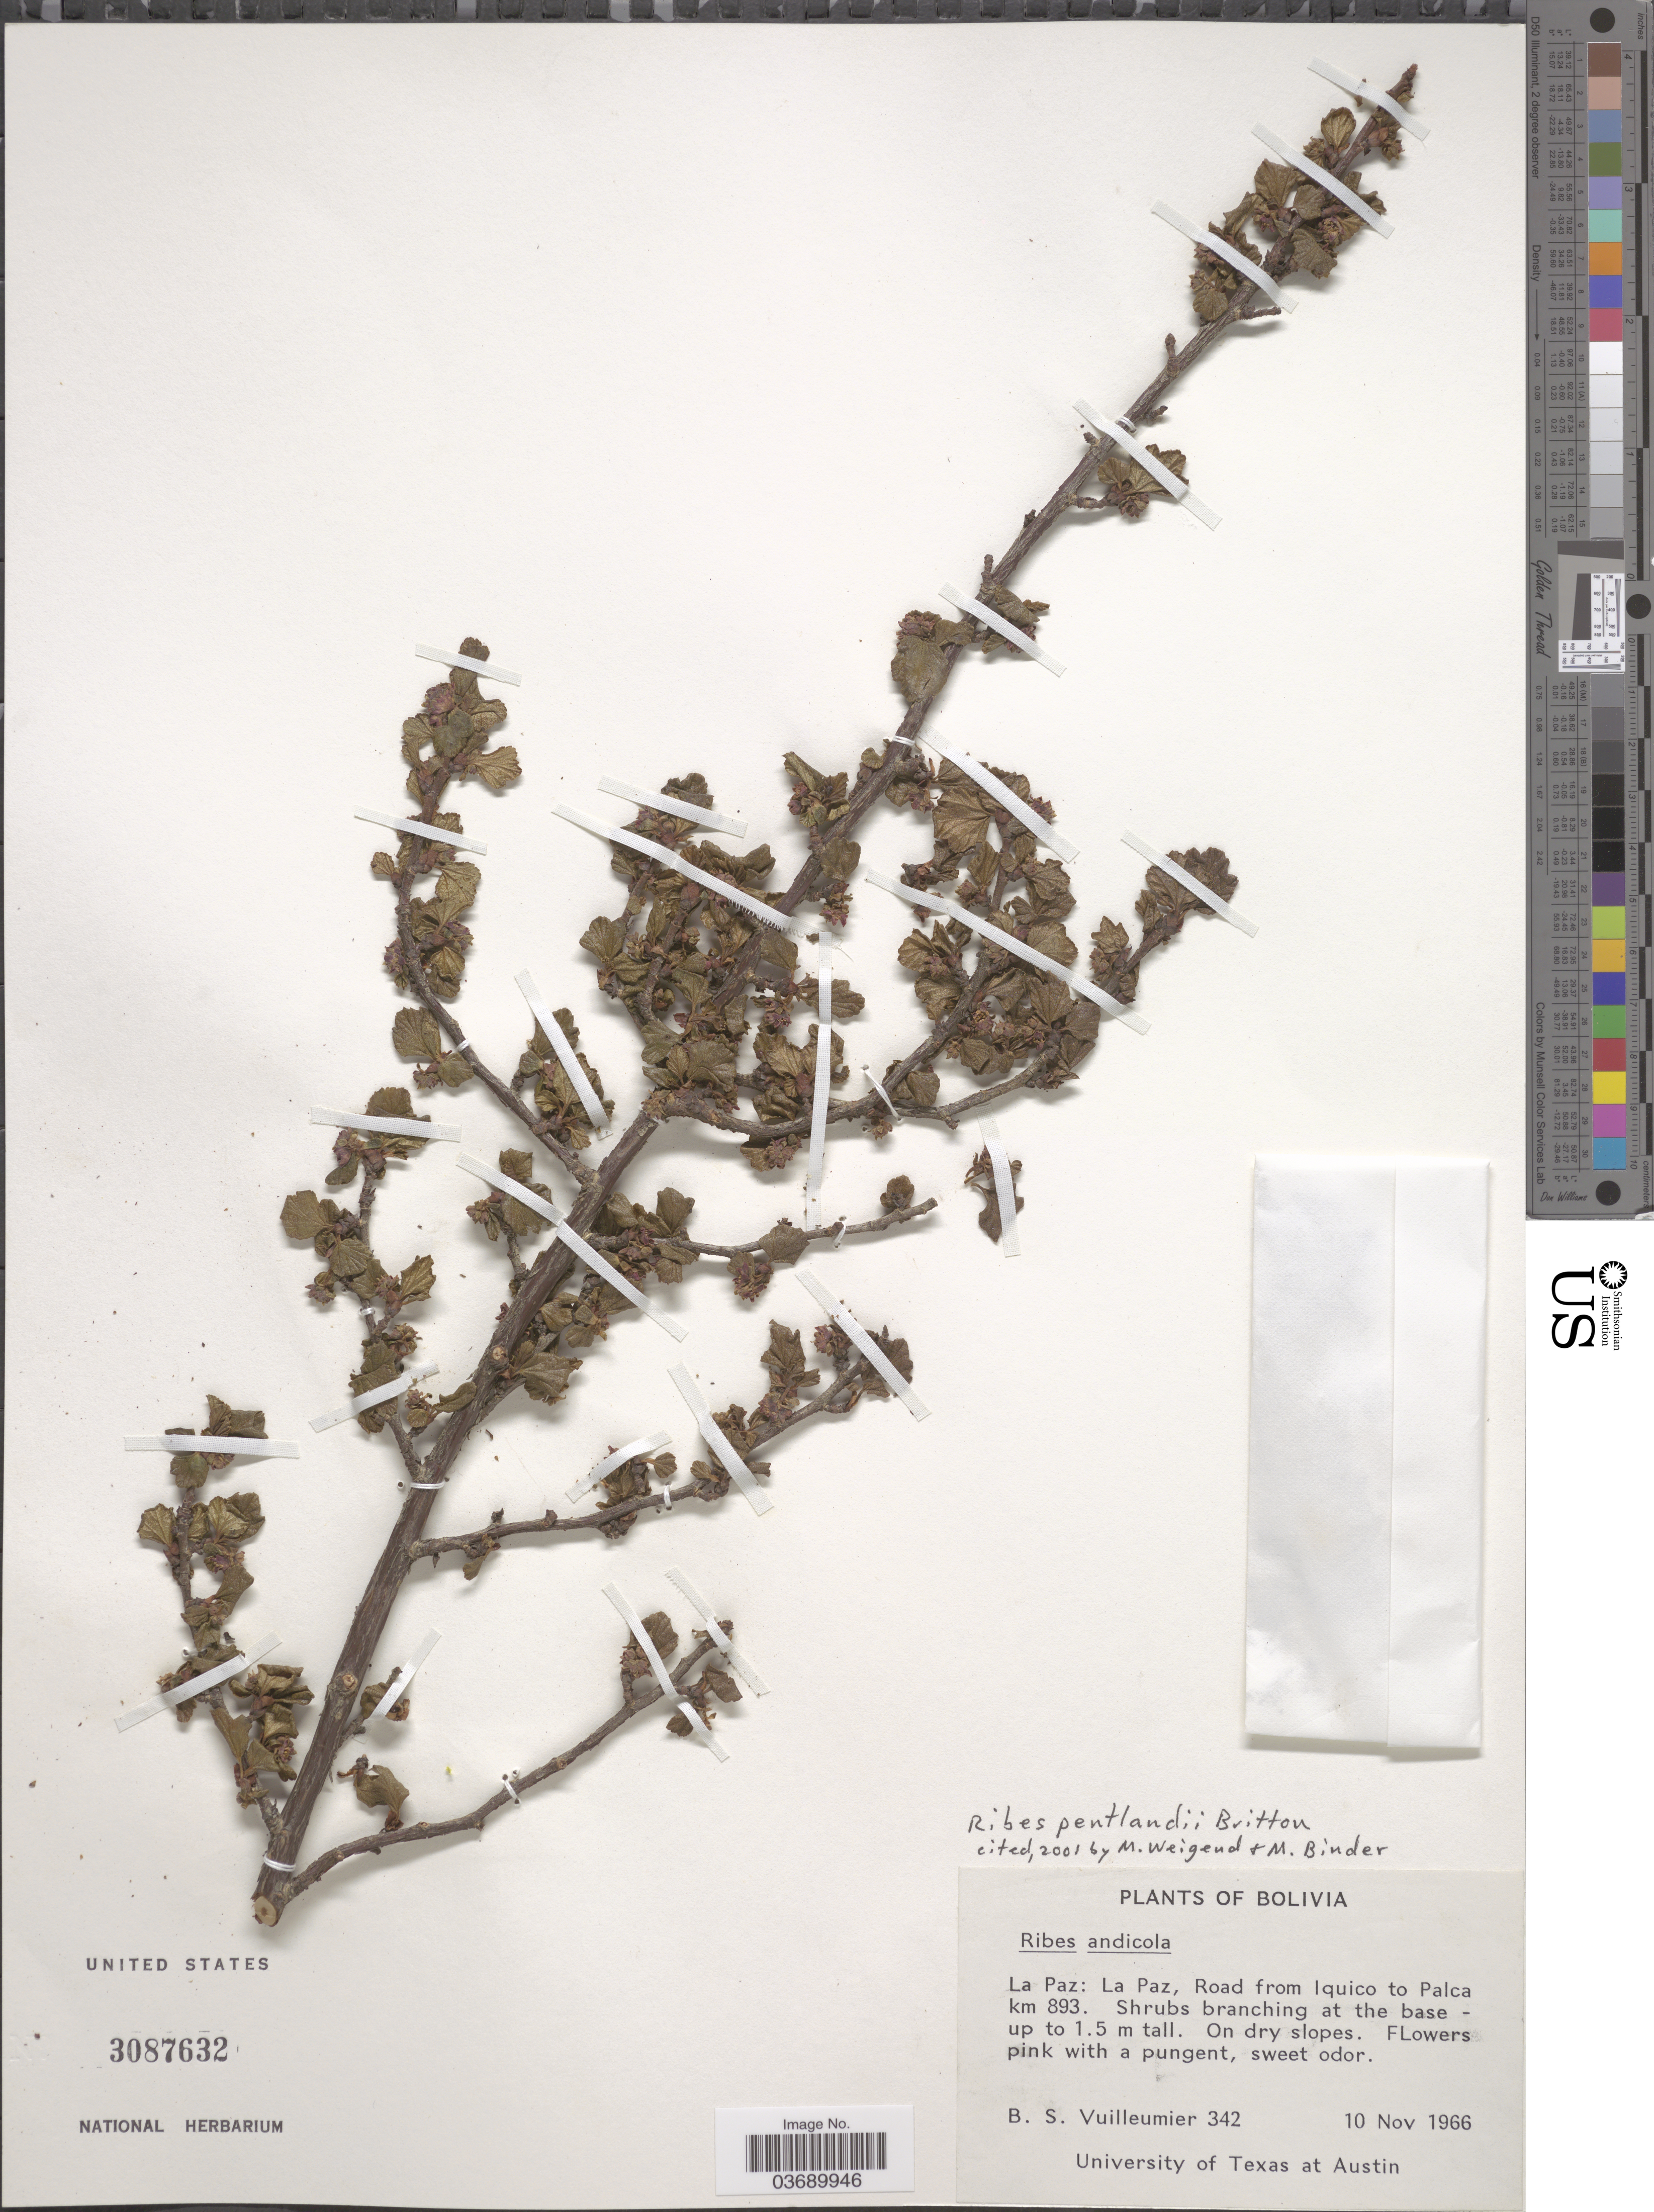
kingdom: Plantae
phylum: Tracheophyta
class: Magnoliopsida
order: Saxifragales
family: Grossulariaceae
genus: Ribes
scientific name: Ribes pentlandii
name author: Britton ex Rusby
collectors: B. Vuilleumier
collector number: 342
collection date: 1966-11-10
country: Bolivia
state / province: La Paz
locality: La Paz, Road from Iquico to Palca km 893.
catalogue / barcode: US 3087632